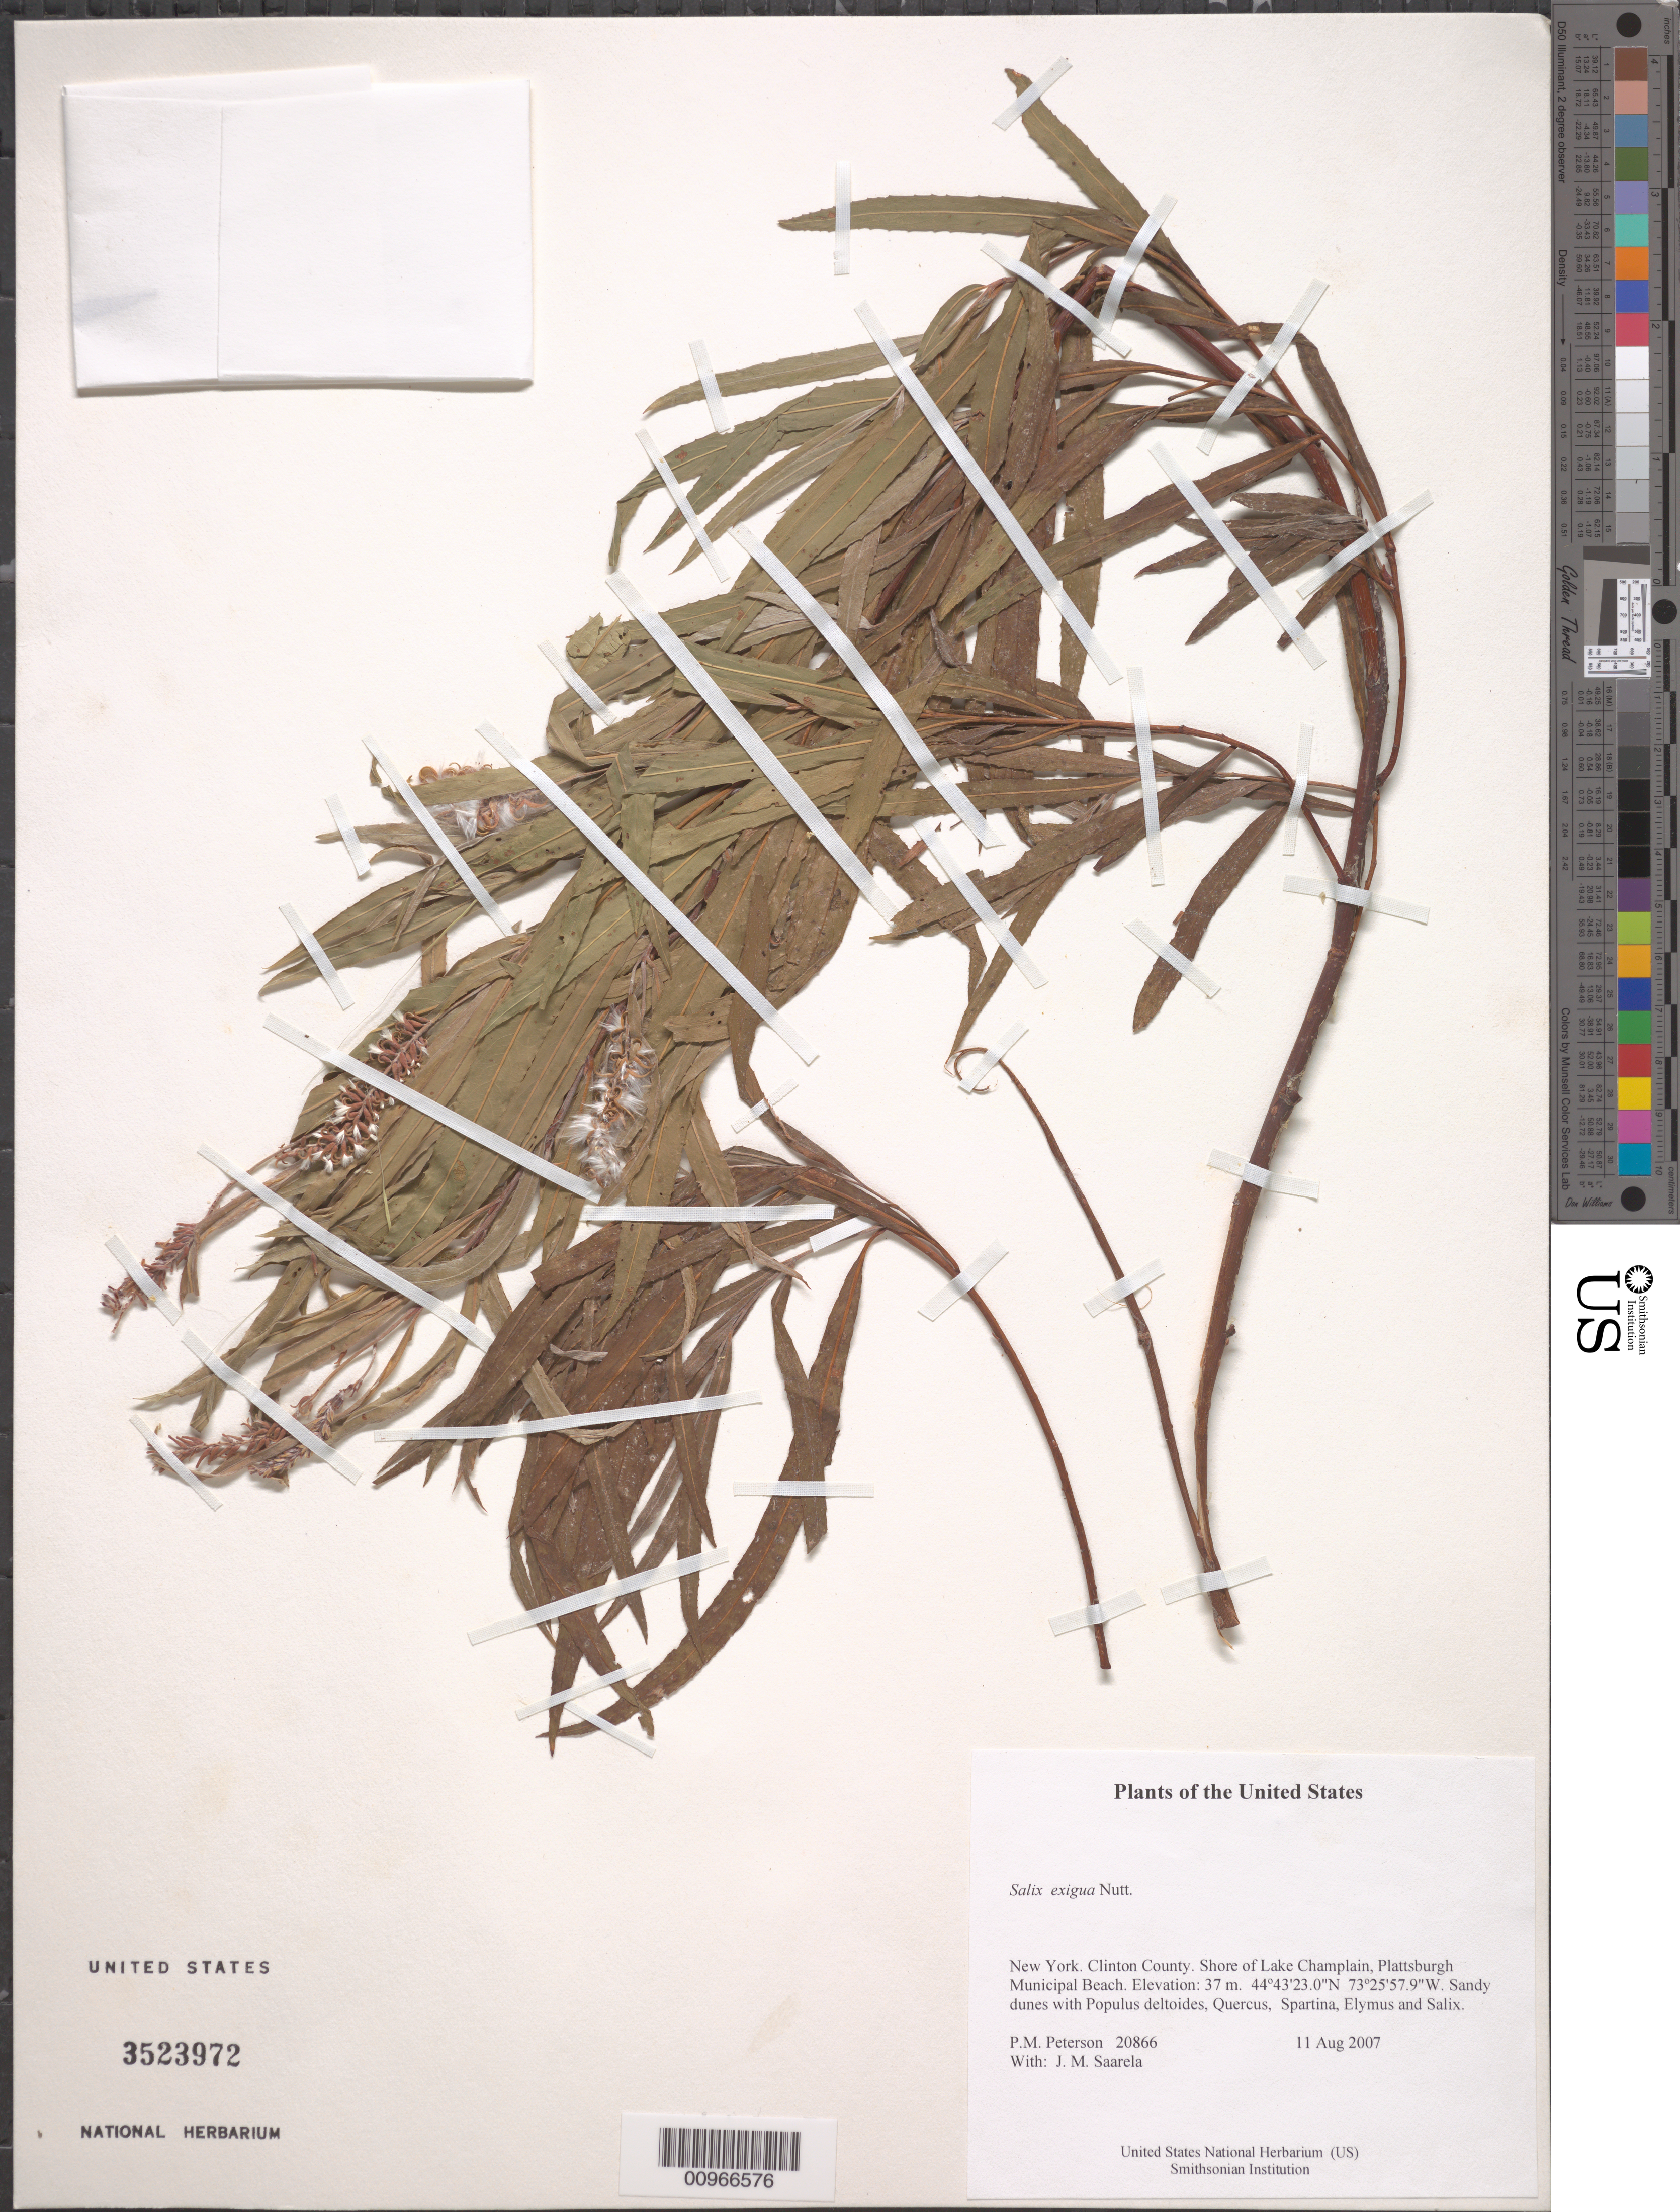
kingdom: Plantae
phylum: Tracheophyta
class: Magnoliopsida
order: Malpighiales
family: Salicaceae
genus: Salix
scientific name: Salix exigua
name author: Nutt.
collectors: P. M. Peterson & J. Saarela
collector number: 20866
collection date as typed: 11 Aug 2007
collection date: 2007-08-11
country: United States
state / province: New York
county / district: Clinton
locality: Shore of Lake Champlain, Plattsburgh Municipal Beach.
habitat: Sandy dunes with Populus deltoides, Quercus, Spartina, Elymus and Salix.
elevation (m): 37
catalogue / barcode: US 3523972